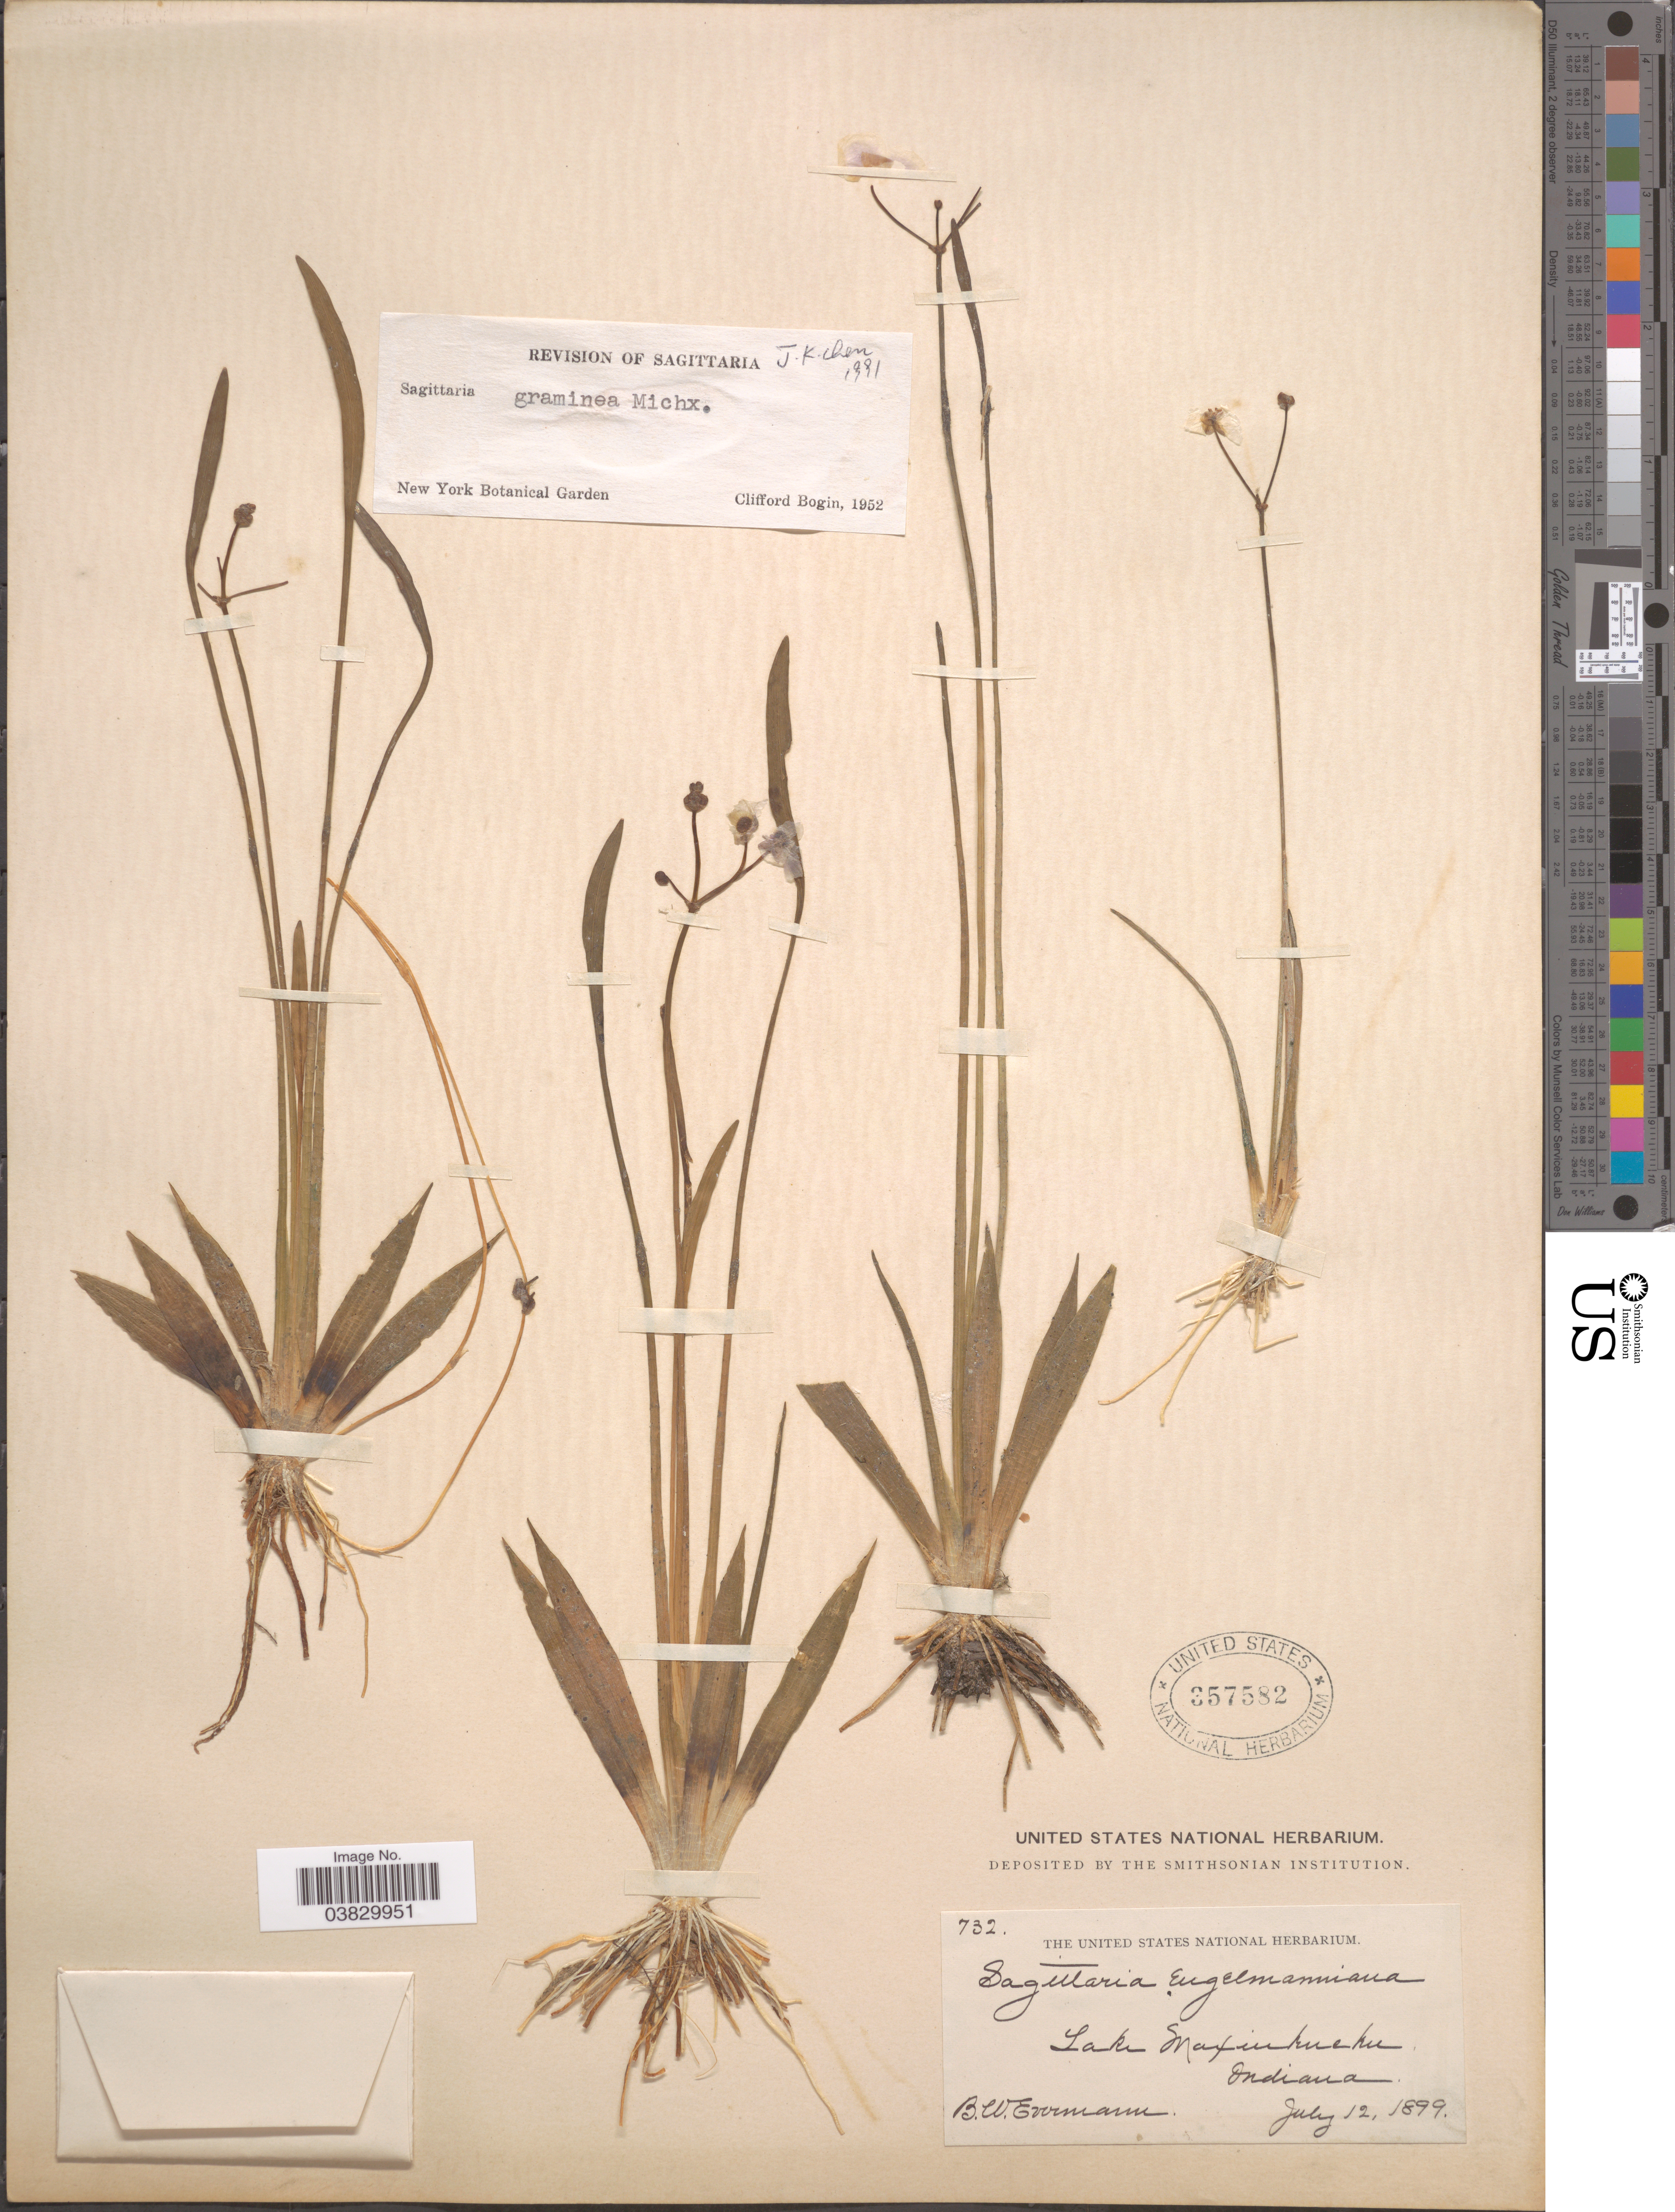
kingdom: Plantae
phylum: Tracheophyta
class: Liliopsida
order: Alismatales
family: Alismataceae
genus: Sagittaria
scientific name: Sagittaria graminea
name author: Michx.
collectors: B. W. Evermann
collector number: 732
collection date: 1899-07-12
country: United States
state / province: Indiana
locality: Lake Maxinkuckee.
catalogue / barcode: US 357582